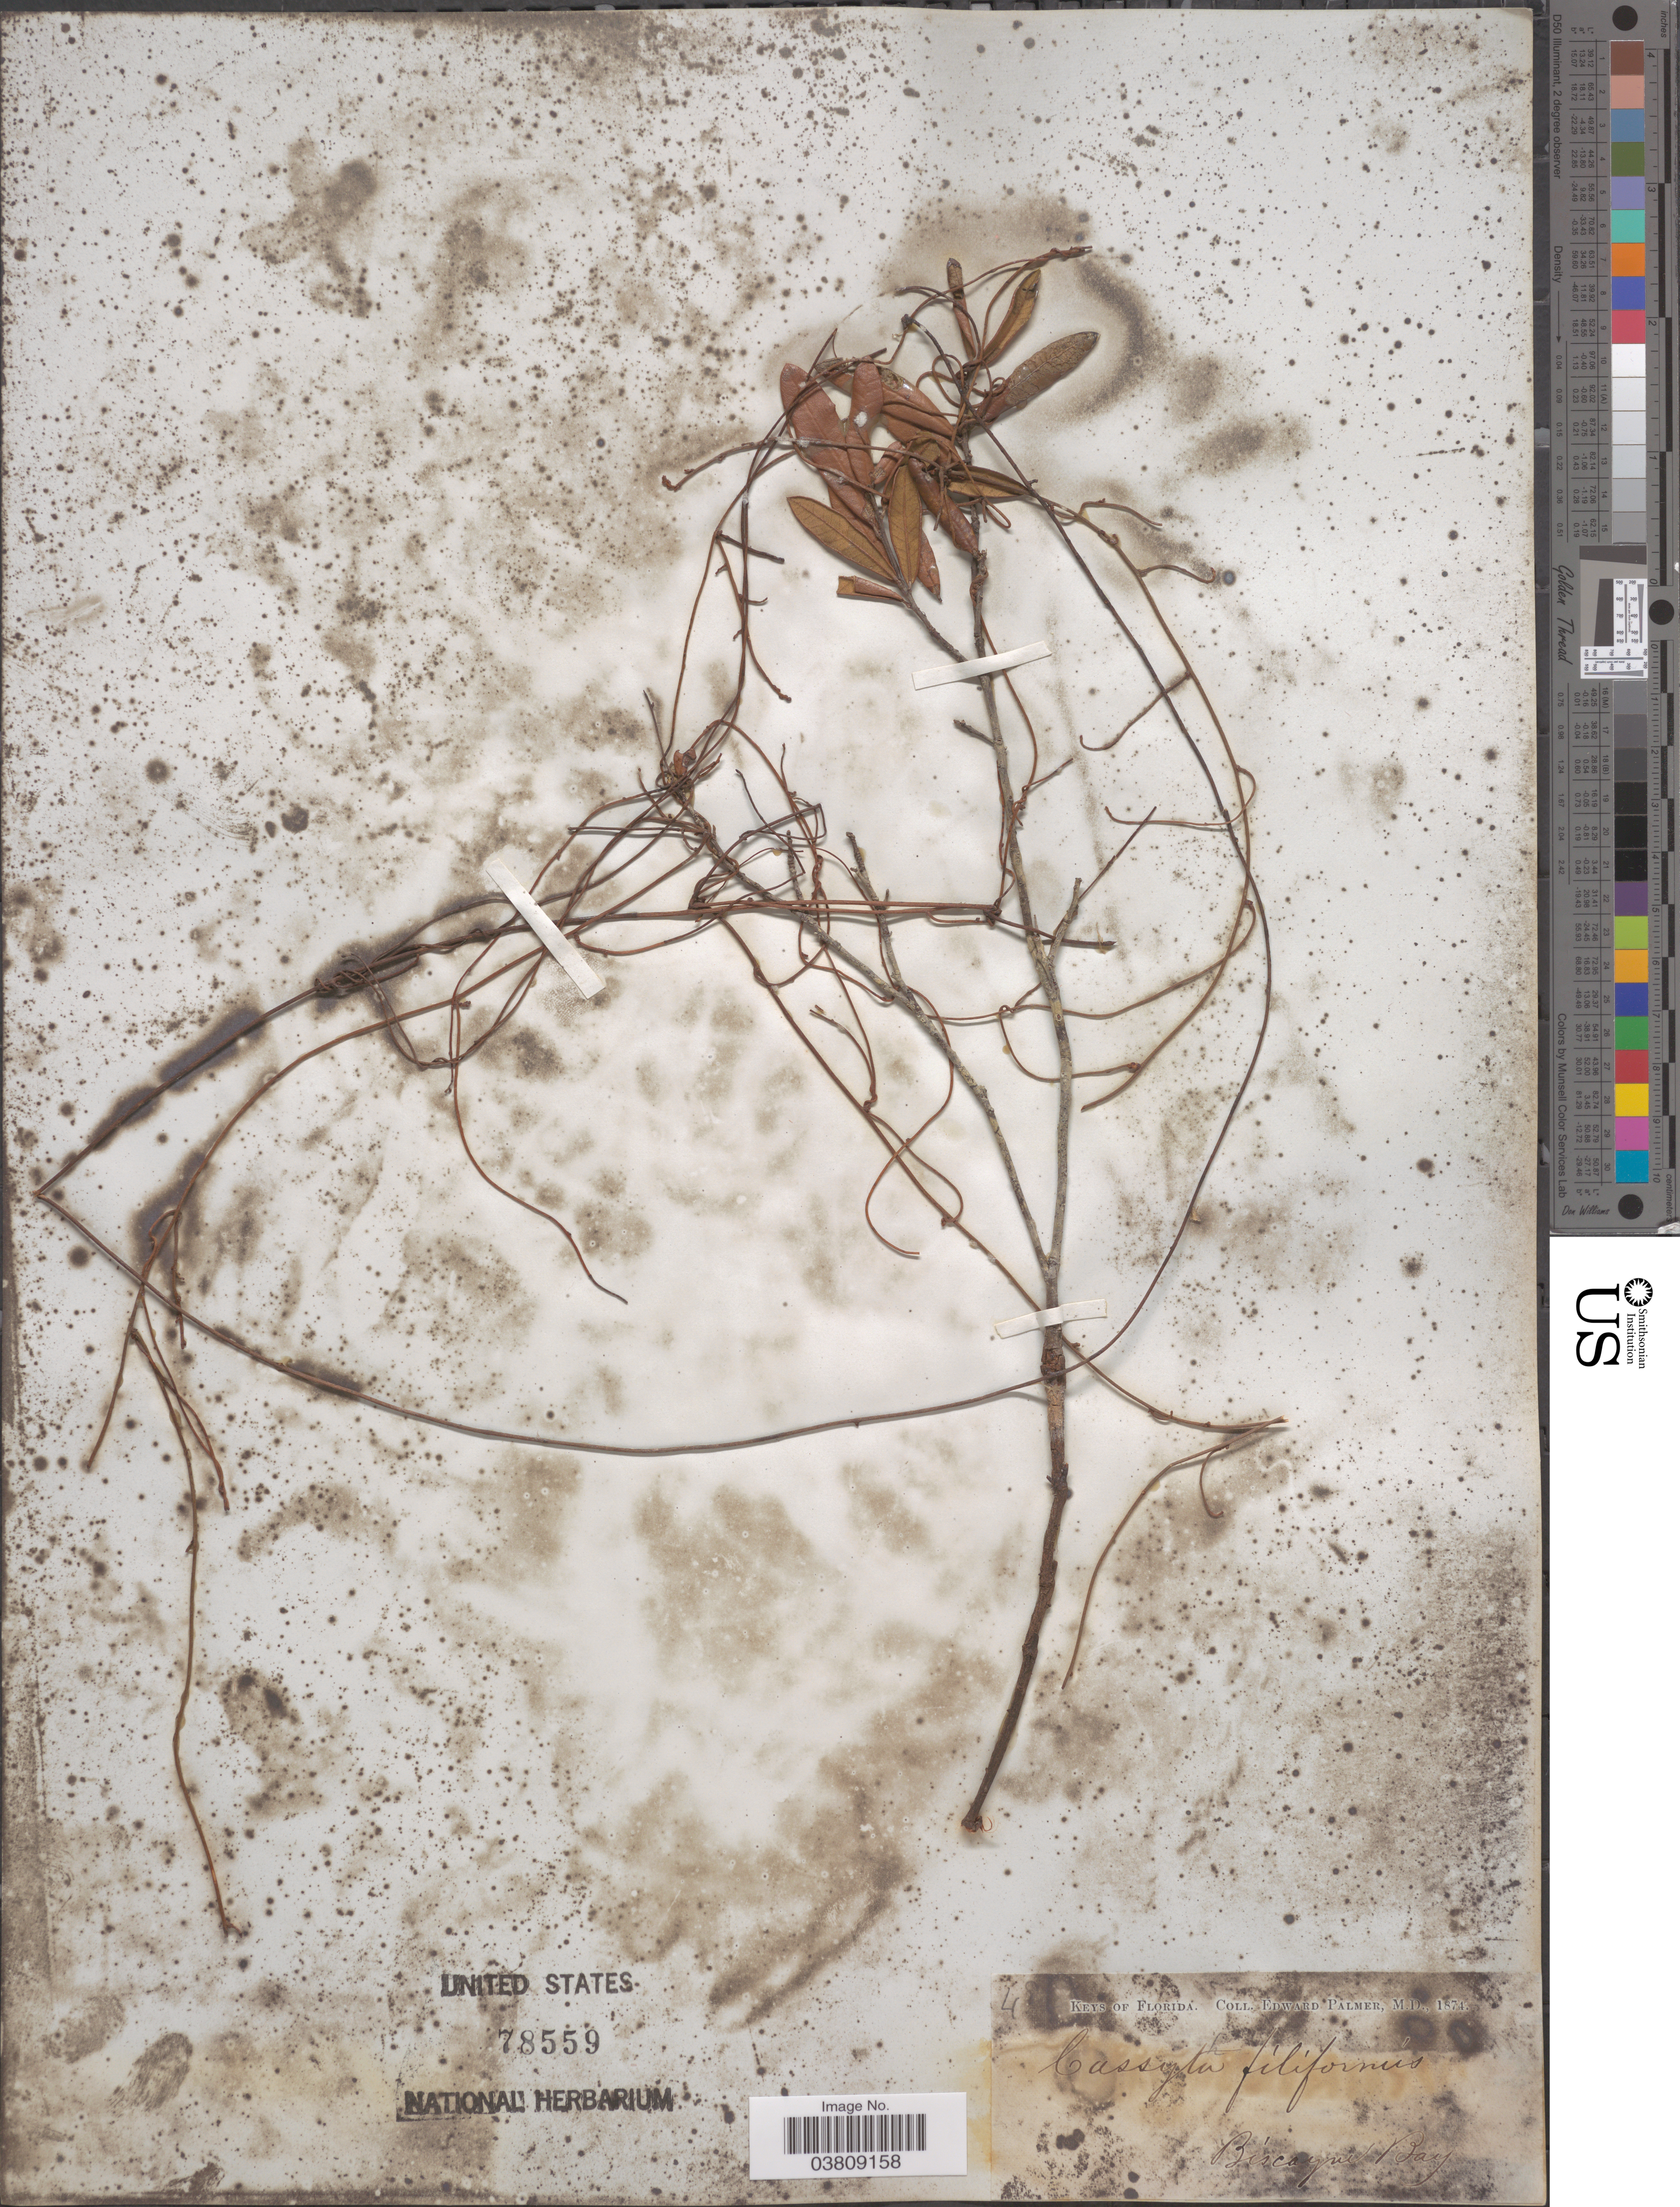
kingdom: Plantae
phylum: Tracheophyta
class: Magnoliopsida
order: Laurales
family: Lauraceae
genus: Cassytha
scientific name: Cassytha filiformis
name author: L.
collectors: E. Palmer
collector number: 4*?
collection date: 1874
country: United States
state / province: Florida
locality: Keys of Florida. Biscayne Bay.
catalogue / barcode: US 78559